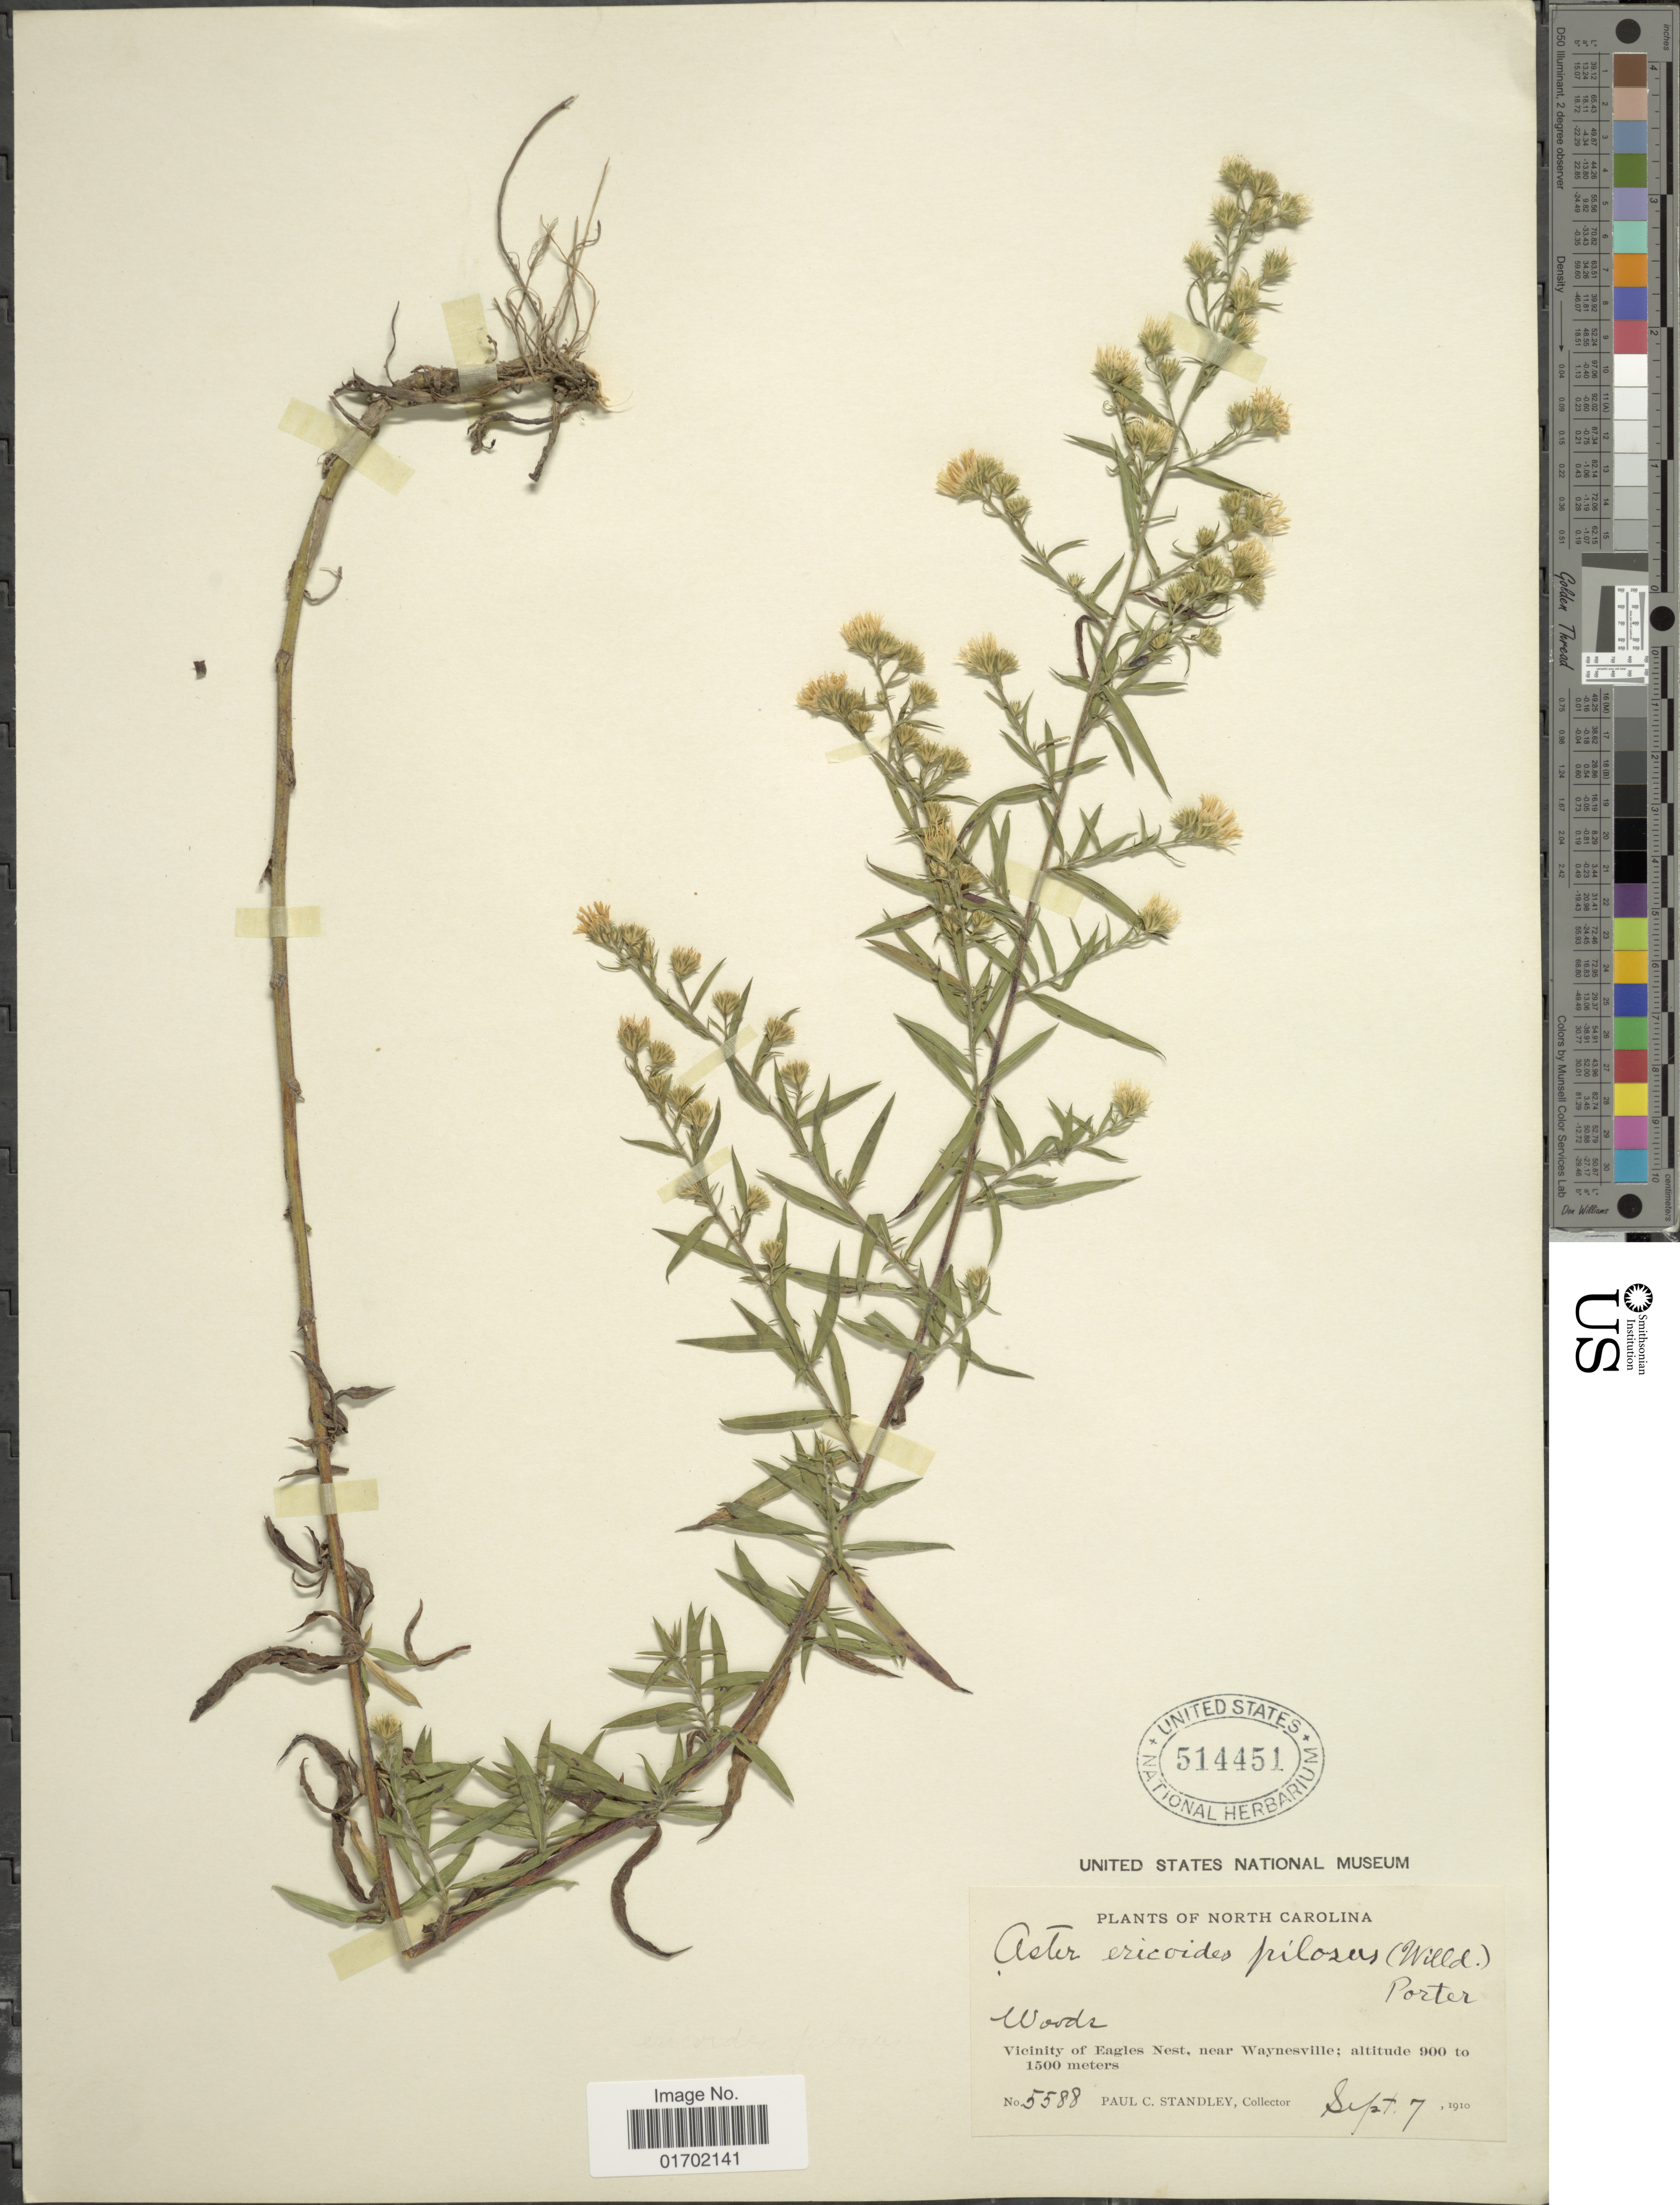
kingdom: Plantae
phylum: Tracheophyta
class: Magnoliopsida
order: Asterales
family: Asteraceae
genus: Symphyotrichum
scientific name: Symphyotrichum pilosum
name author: (Willd.) G.L. Nesom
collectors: P. C. Standley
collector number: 5588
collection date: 1910-09-07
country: United States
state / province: North Carolina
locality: Vicinity of Egles Nest, near Waynesville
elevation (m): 900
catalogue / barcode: US 514451